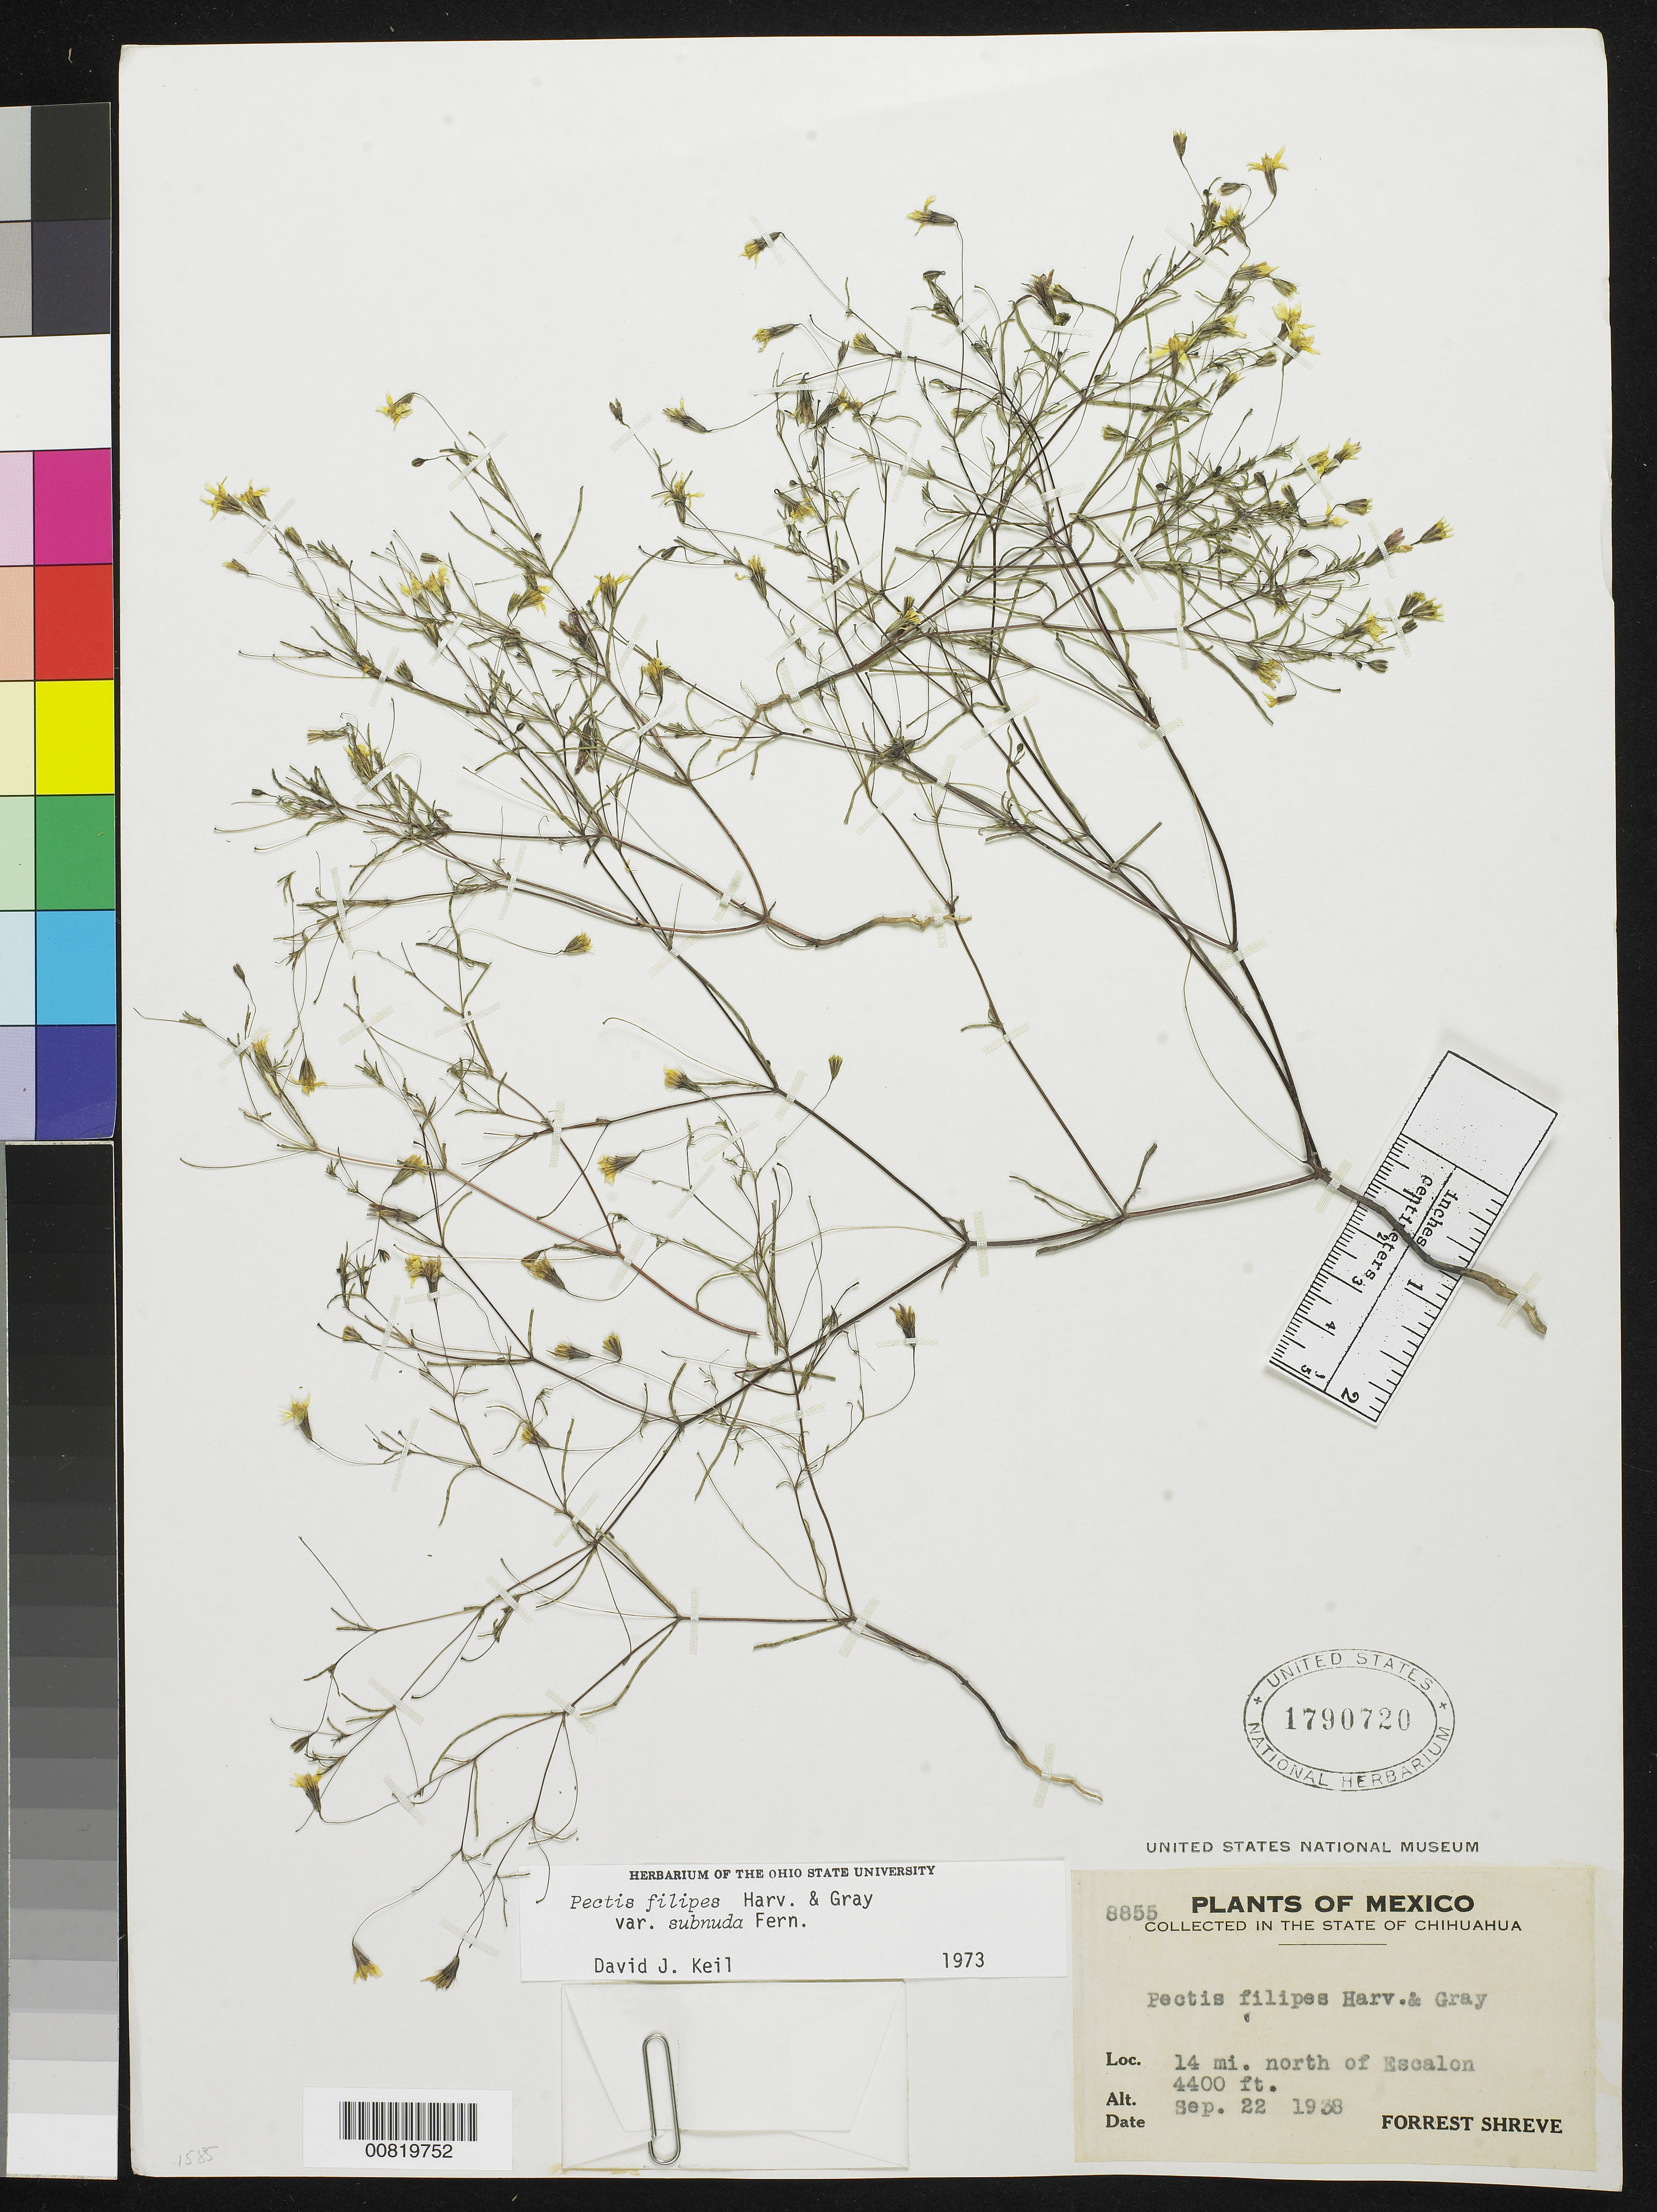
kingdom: Plantae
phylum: Tracheophyta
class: Magnoliopsida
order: Asterales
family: Asteraceae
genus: Pectis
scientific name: Pectis filipes var. subnuda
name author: Fernald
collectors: F. Shreve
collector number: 8855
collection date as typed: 22 Sep 1938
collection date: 1938-09-22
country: Mexico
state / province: Chihuahua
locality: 14 mi. north of Escalon, Chihuahua.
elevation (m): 1341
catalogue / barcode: US 1790720